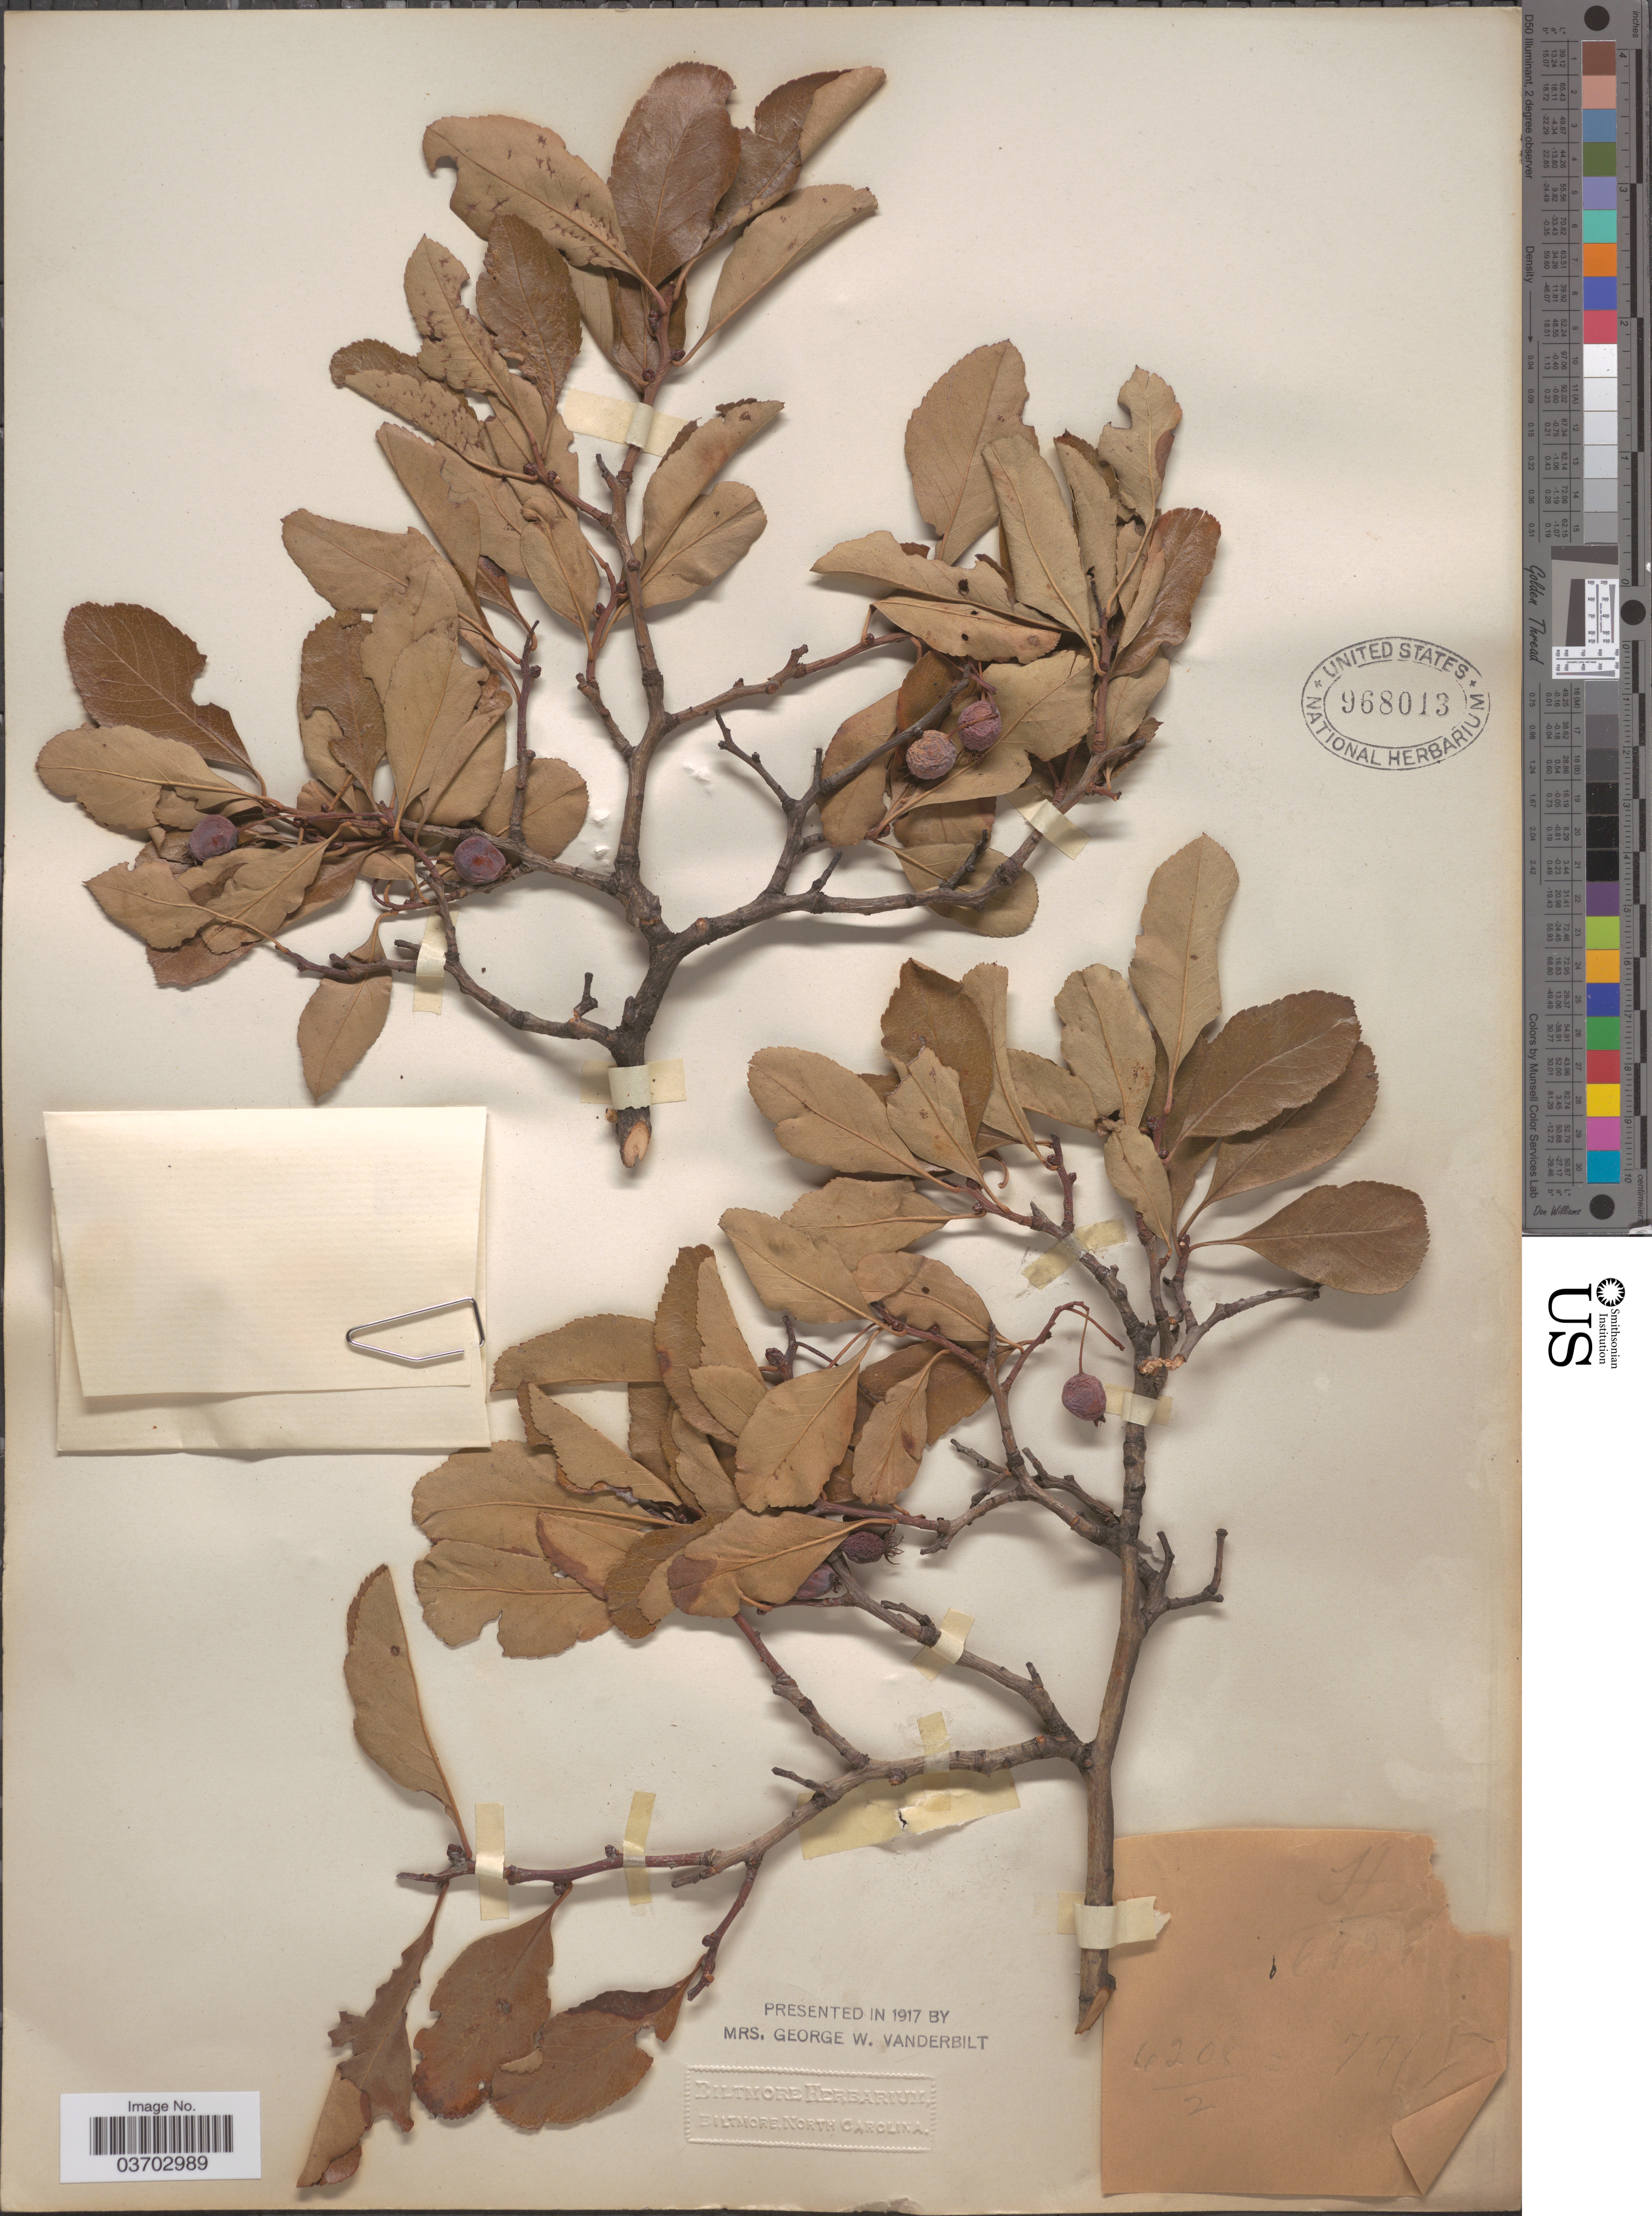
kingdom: Plantae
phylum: Tracheophyta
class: Magnoliopsida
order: Rosales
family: Rosaceae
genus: Crataegus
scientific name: Crataegus crus-galli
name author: L.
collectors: ex herb. Biltmore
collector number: H/6929/4208/2=771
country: United States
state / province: North Carolina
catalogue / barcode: US 968013